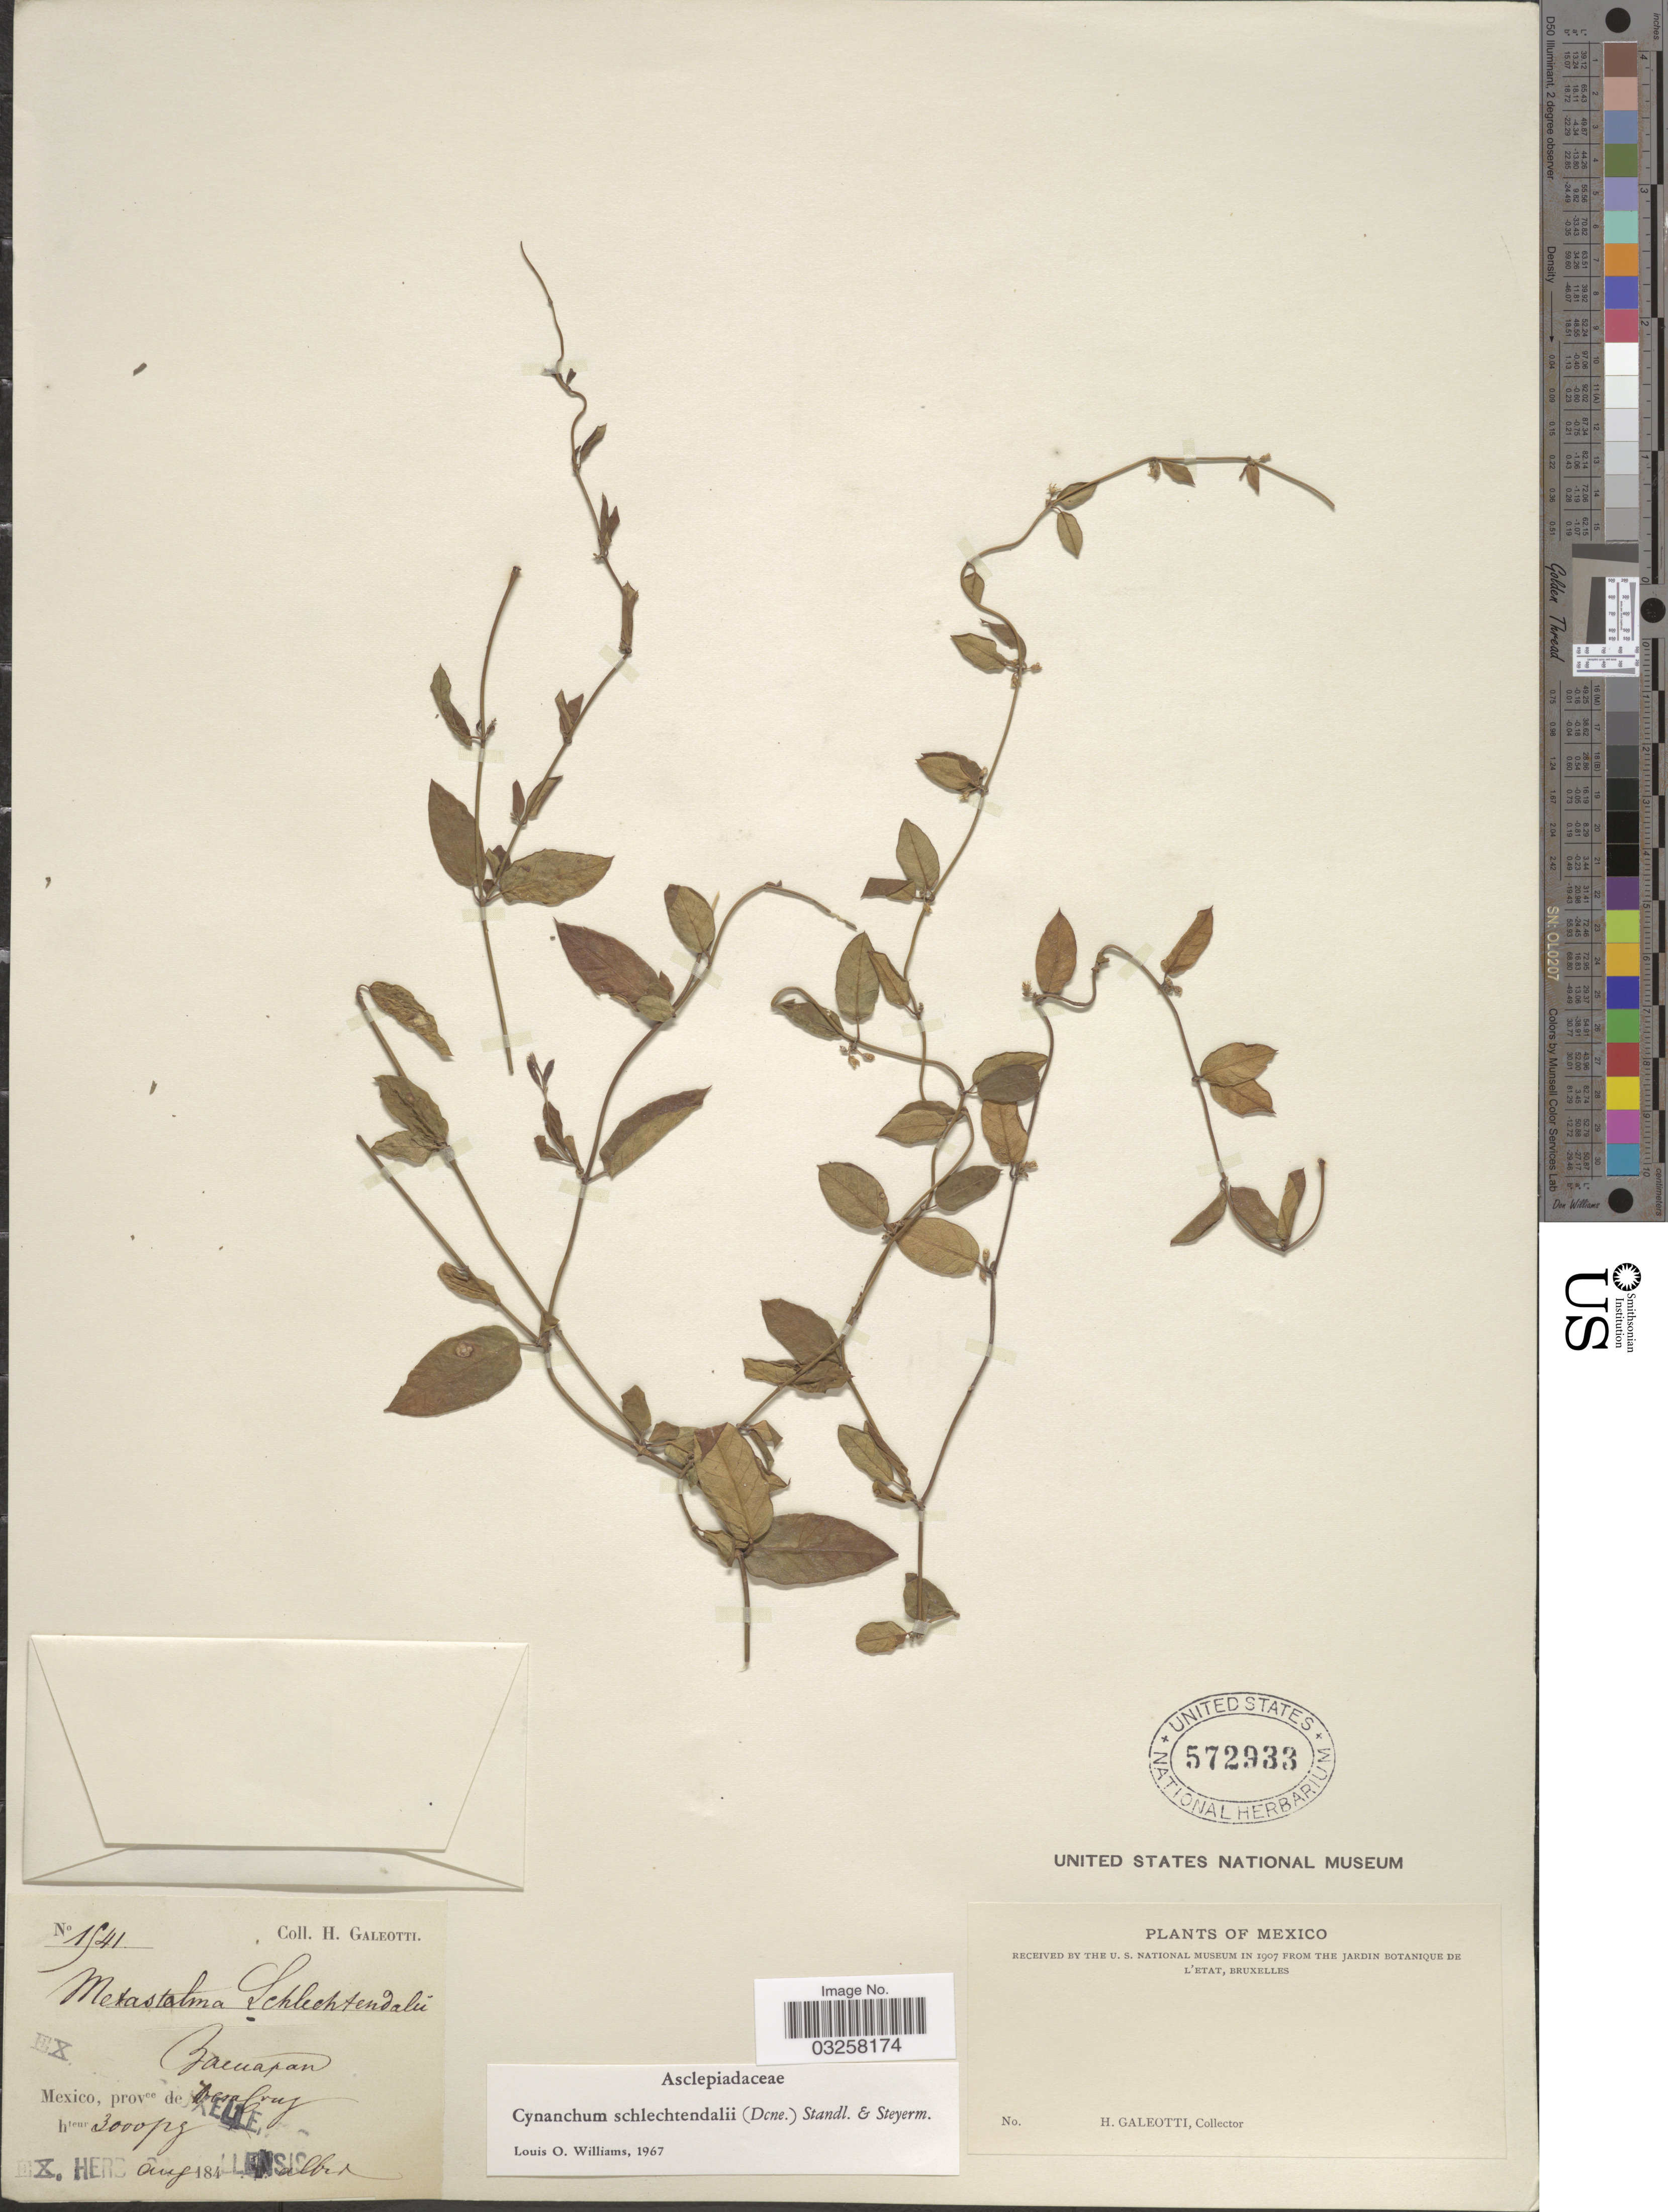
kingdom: Plantae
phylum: Tracheophyta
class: Magnoliopsida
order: Gentianales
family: Apocynaceae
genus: Metastelma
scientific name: Metastelma schlechtendalii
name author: Decne.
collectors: H. G. Galeotti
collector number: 1541*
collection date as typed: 8 184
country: Mexico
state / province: Veracruz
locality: Veracruz. Zacuapan.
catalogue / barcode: US 572933